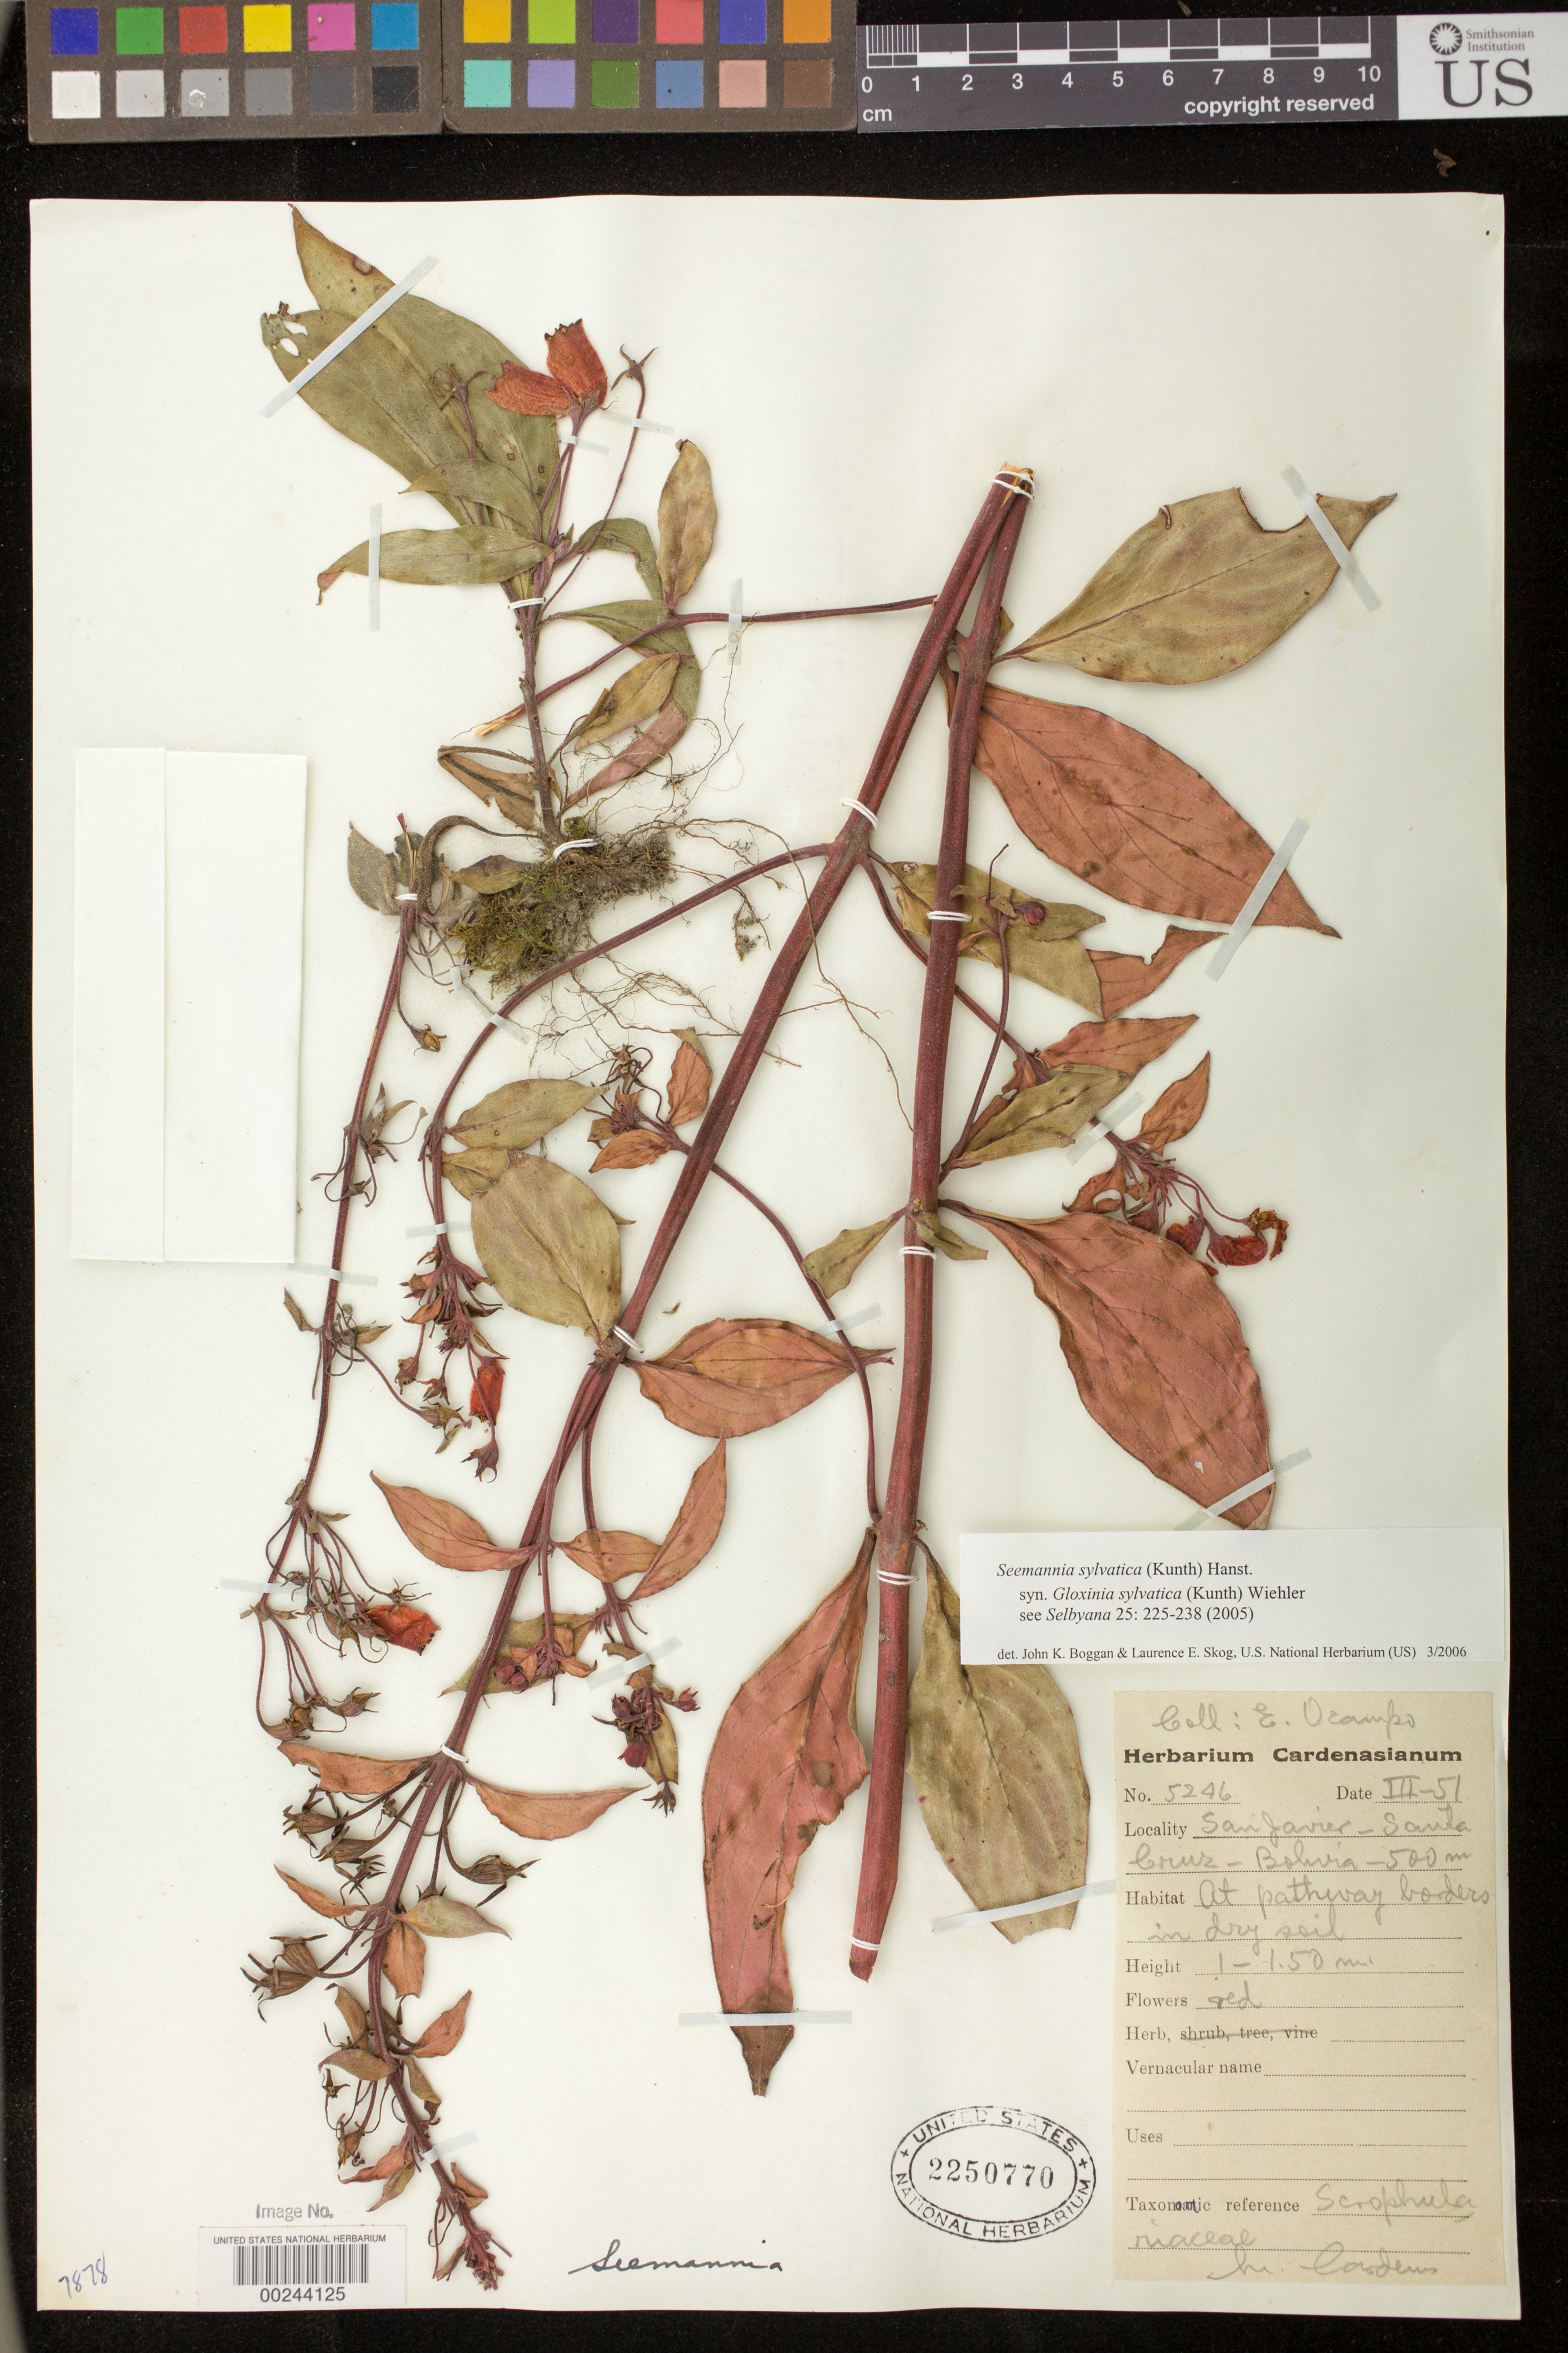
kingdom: Plantae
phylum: Tracheophyta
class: Magnoliopsida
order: Lamiales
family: Gesneriaceae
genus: Seemannia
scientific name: Seemannia sylvatica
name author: (Kunth) Hanst.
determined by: Boggan, J. K.; Skog, L. E.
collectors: M. Cárdenas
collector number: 5246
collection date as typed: Mar 1951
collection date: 1951-03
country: Bolivia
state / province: Santa Cruz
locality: San Javier - Santa Cruz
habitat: At pathway borders in dry soil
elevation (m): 500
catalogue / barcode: US 2250770